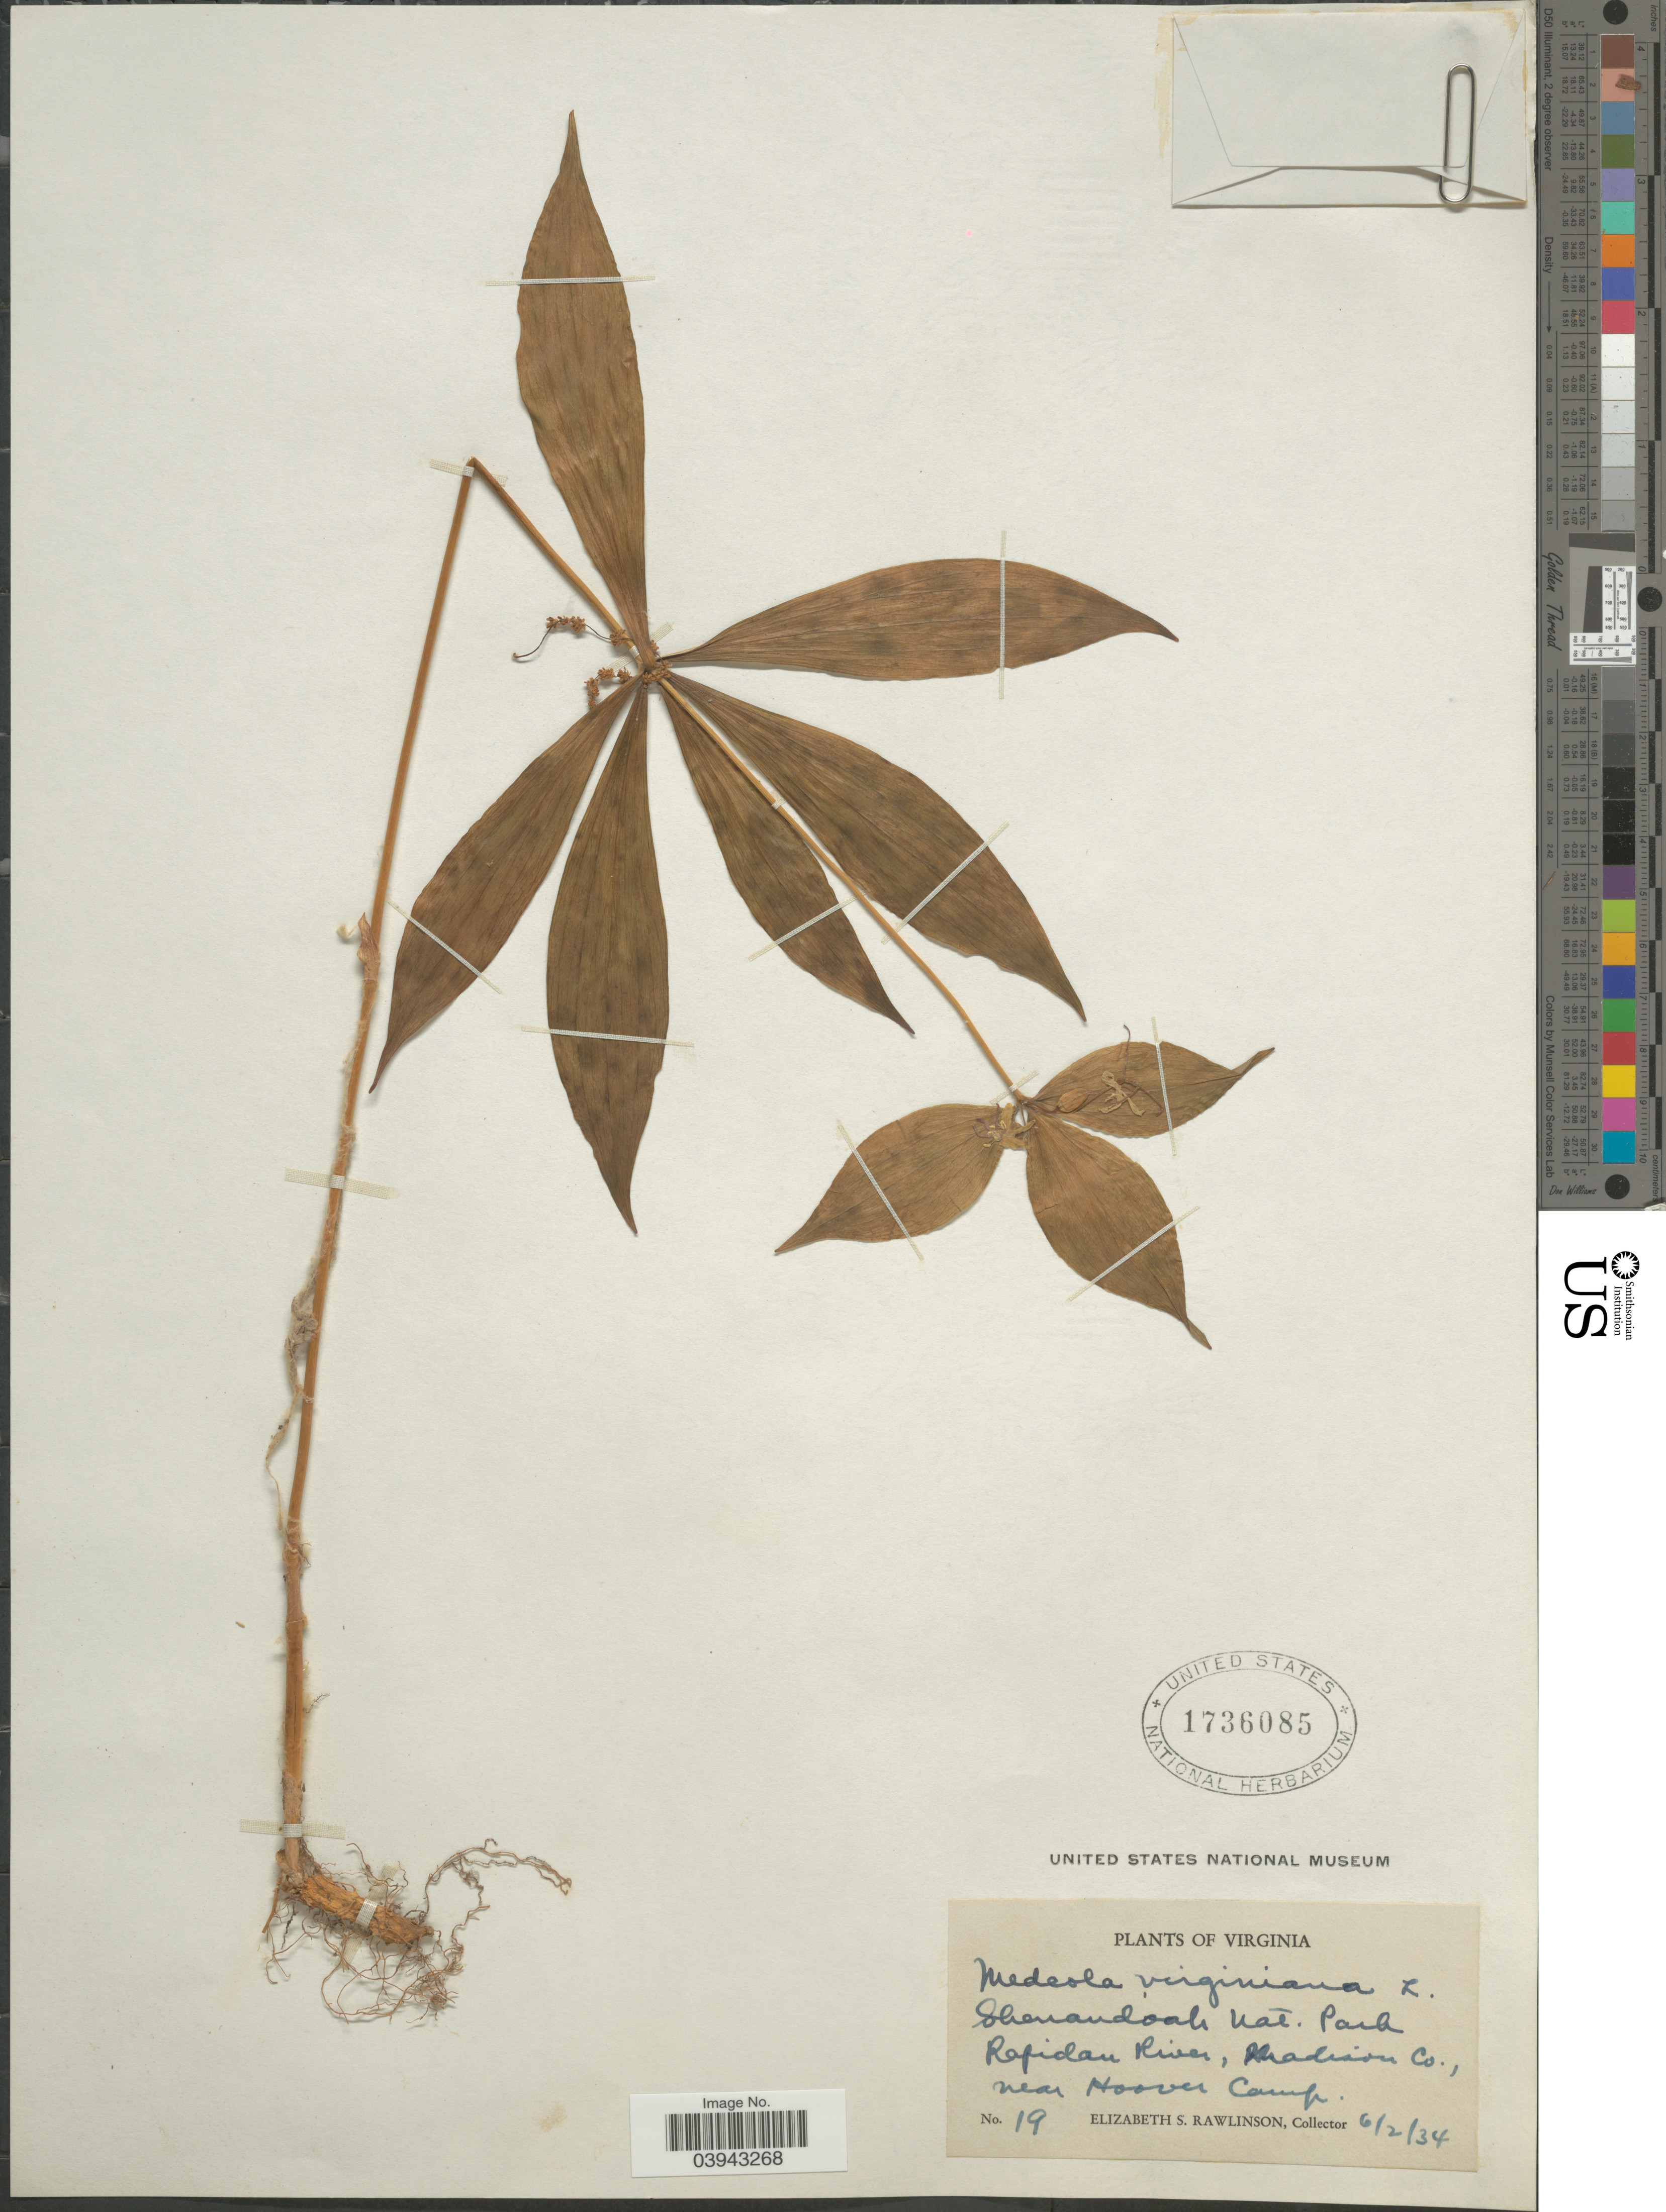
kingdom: Plantae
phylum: Tracheophyta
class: Liliopsida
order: Liliales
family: Liliaceae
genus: Medeola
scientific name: Medeola virginiana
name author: (L.) Desf.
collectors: E. S. Rawlinson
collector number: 19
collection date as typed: Transcribed d/m/y: 2/6/34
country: United States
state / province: Virginia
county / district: Madison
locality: Shenandoah River, Madison Co., near Hoover Camp.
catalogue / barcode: US 1736085